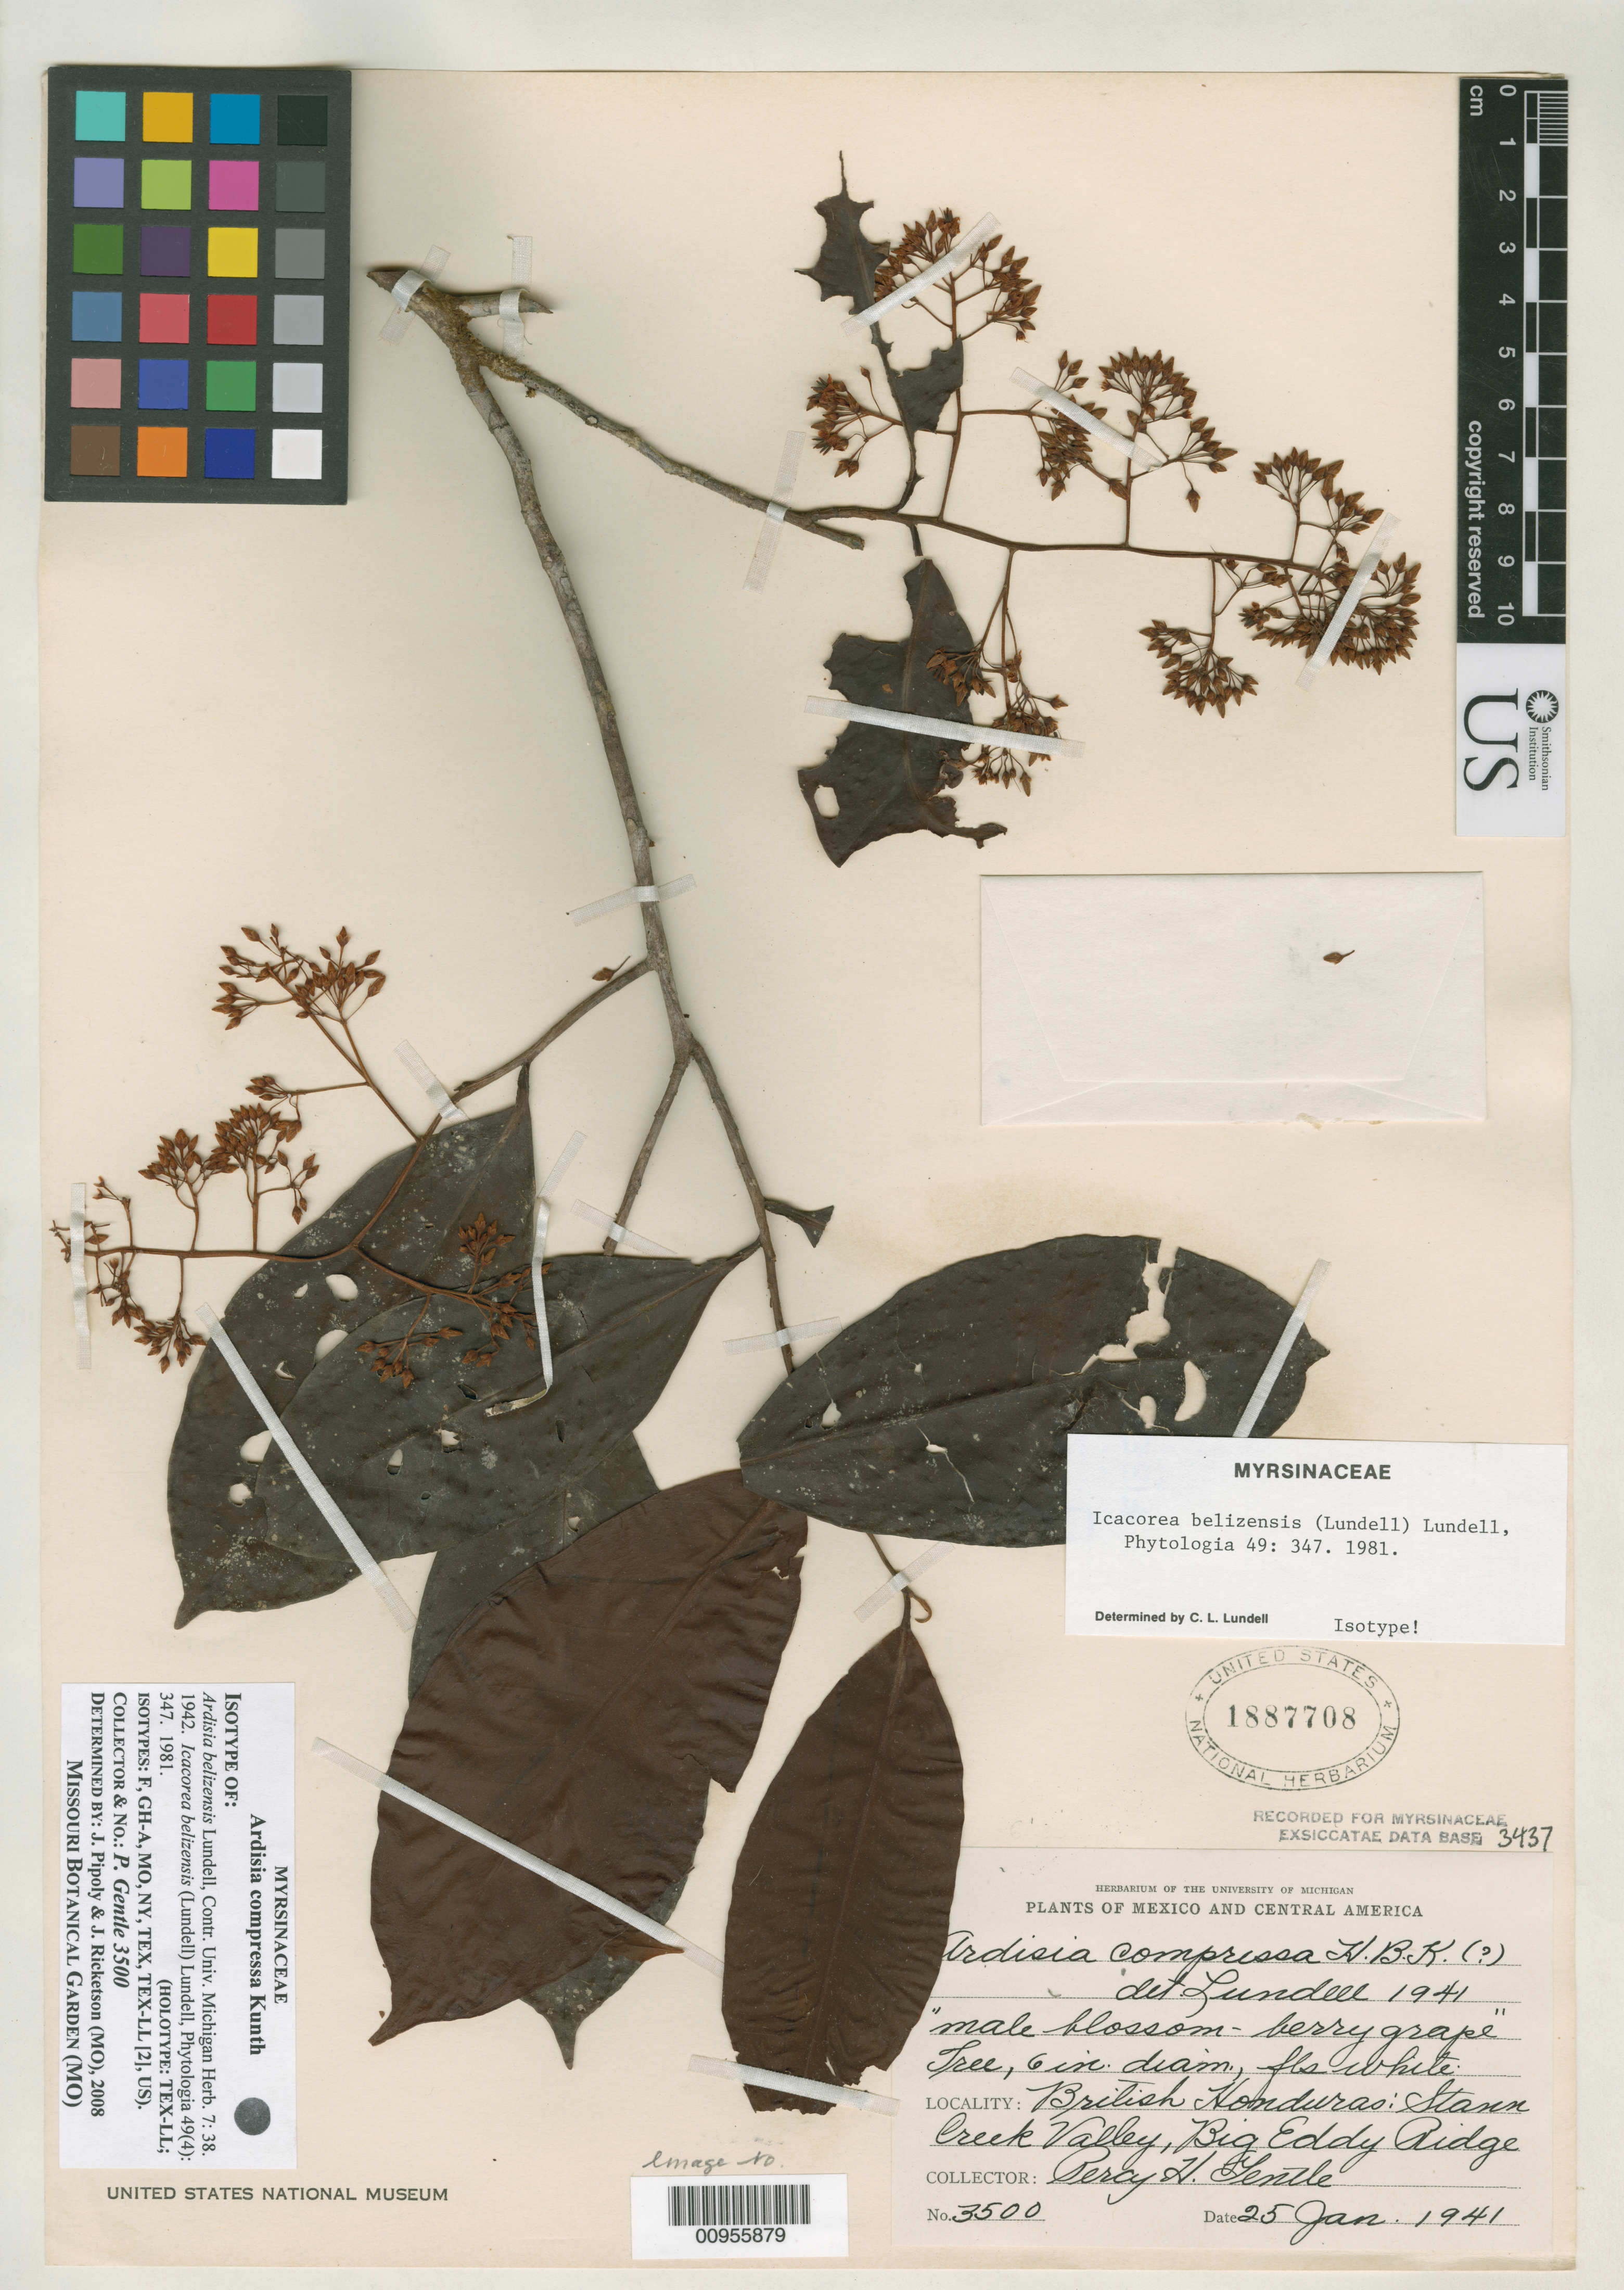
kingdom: Plantae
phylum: Tracheophyta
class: Magnoliopsida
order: Ericales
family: Primulaceae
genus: Ardisia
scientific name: Ardisia belizensis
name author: Lundell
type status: Isotype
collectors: P. H. Gentle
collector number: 3500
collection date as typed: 25 Jan 1941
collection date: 1941-01-25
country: Belize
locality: British Honduras: Stann Creek Valley, Big Eddy Ridge.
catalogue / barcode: US 1887708